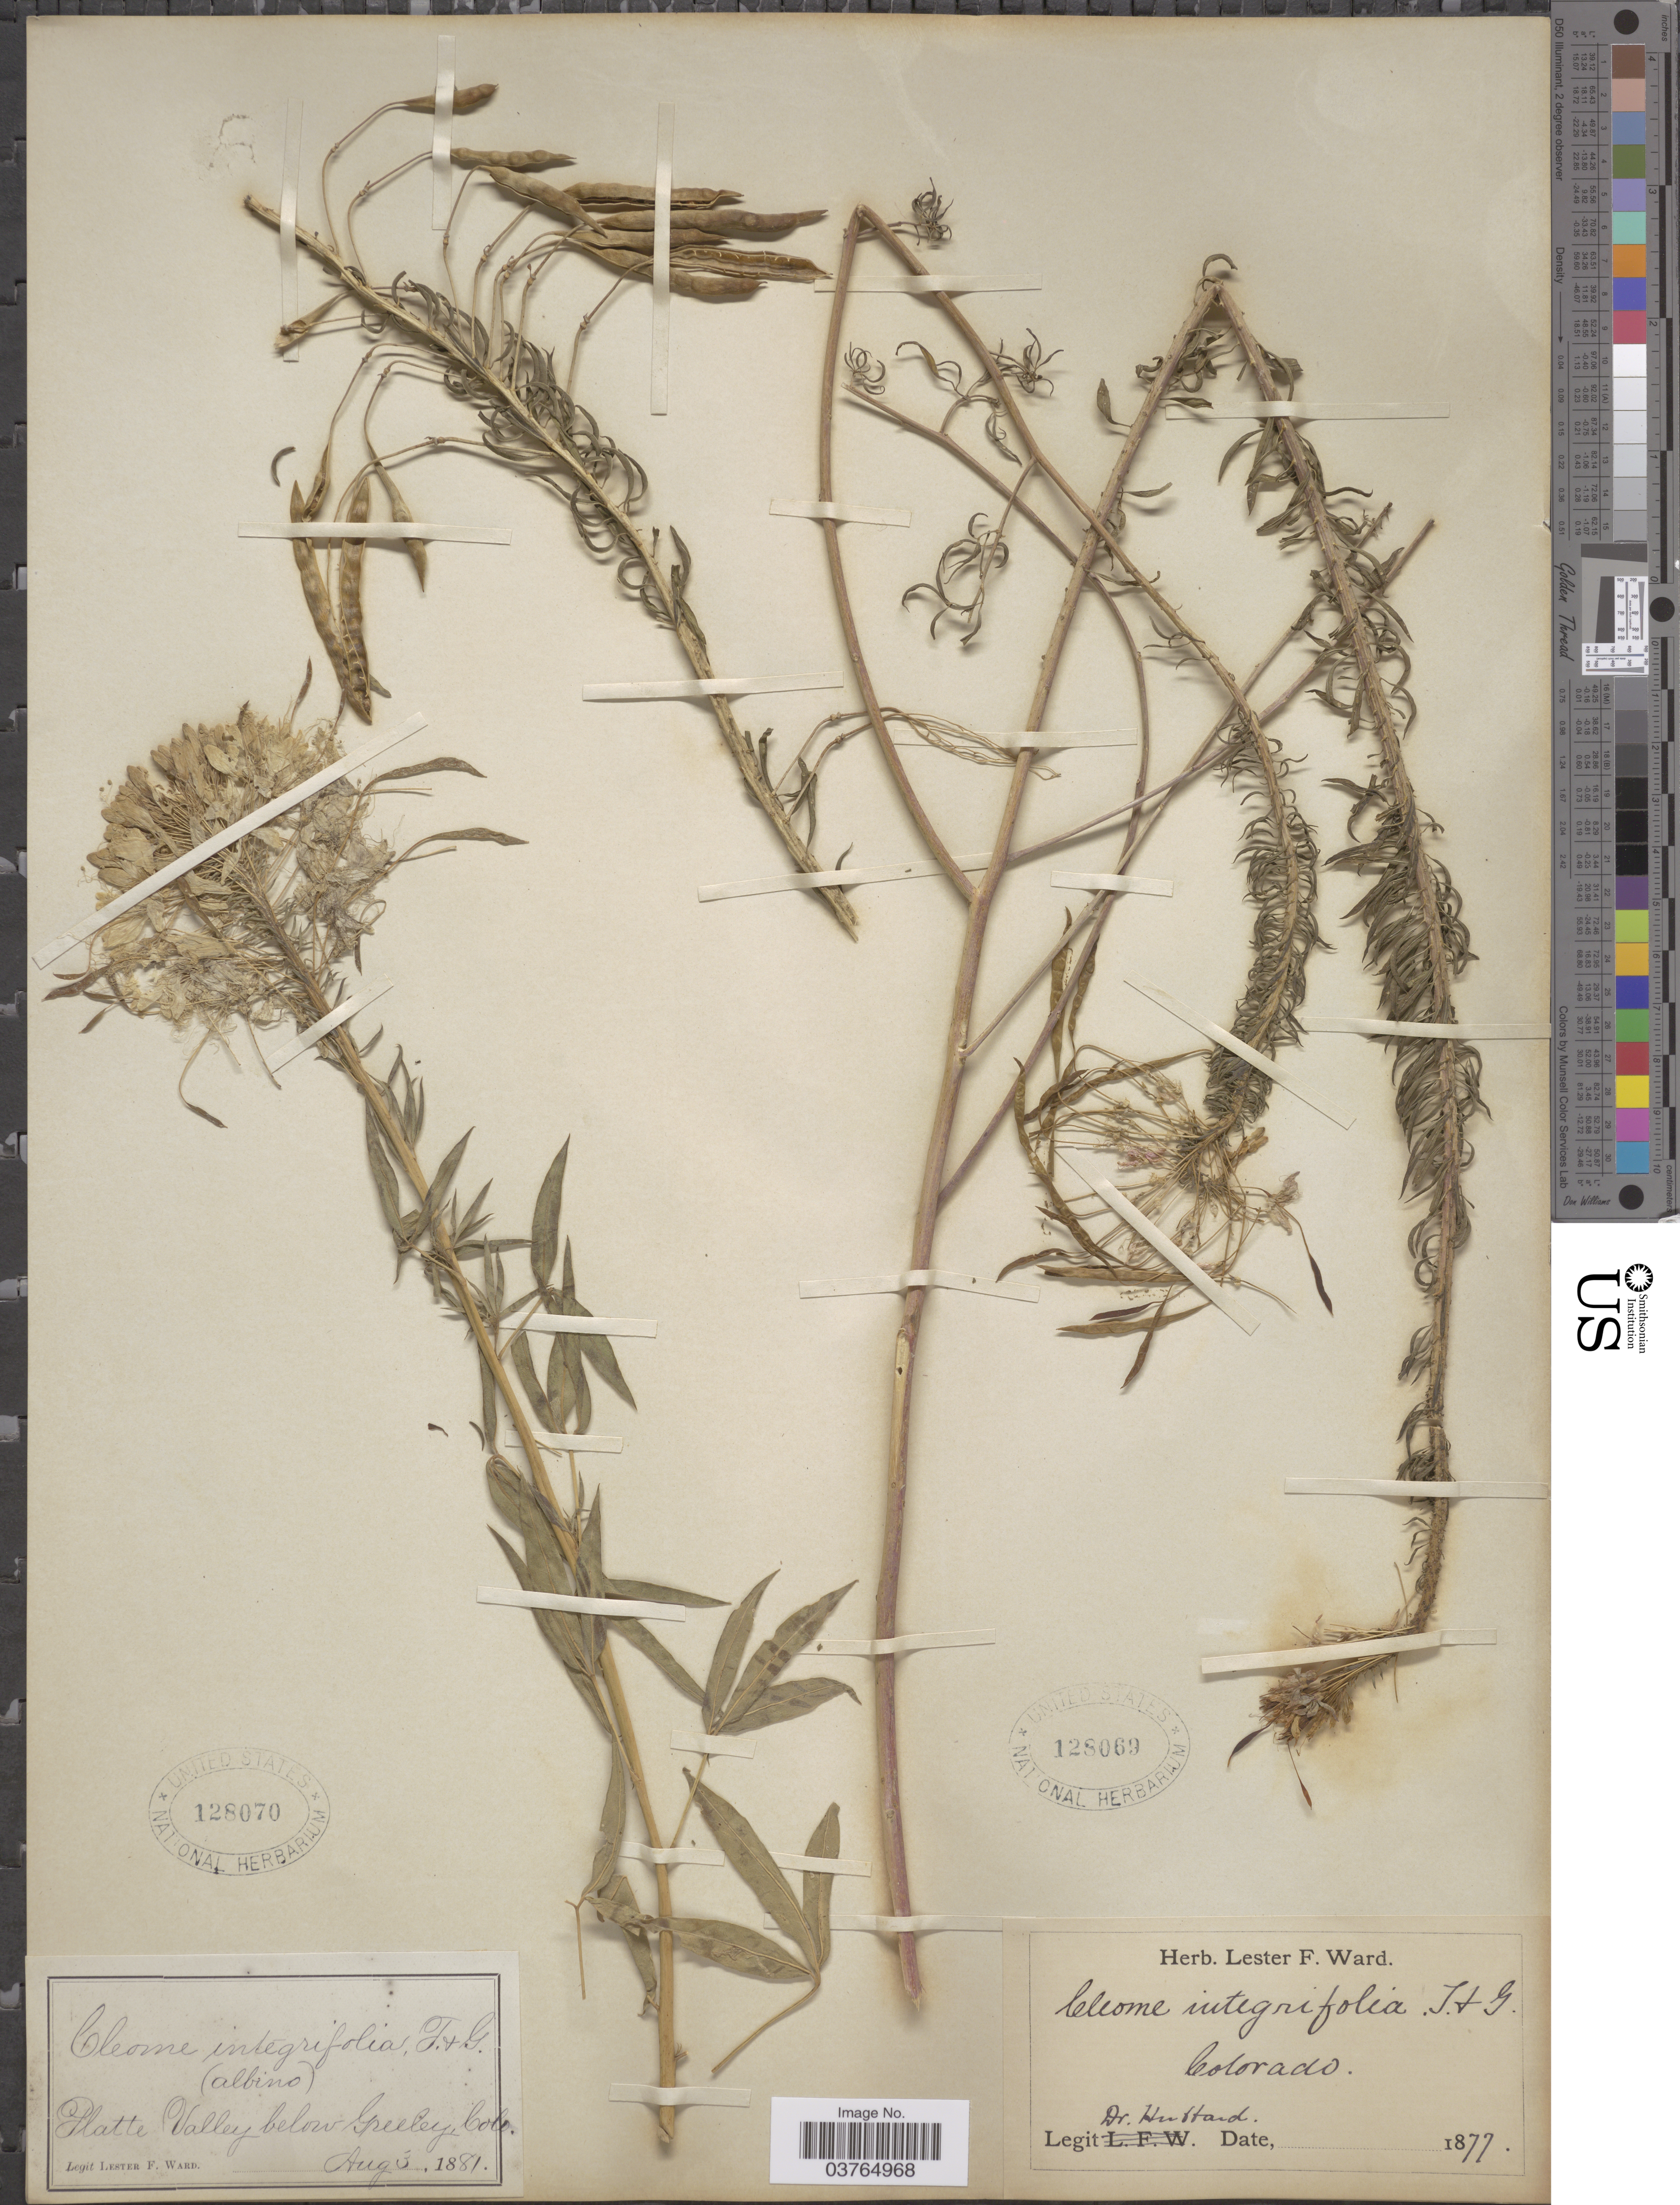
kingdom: Plantae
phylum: Tracheophyta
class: Magnoliopsida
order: Brassicales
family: Cleomaceae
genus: Cleomella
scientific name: Cleomella serrulata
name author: (Pursh) Roalson & J.C. Hall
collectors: -. Hubbard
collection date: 1877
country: United States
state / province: Colorado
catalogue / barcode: US 128069-2